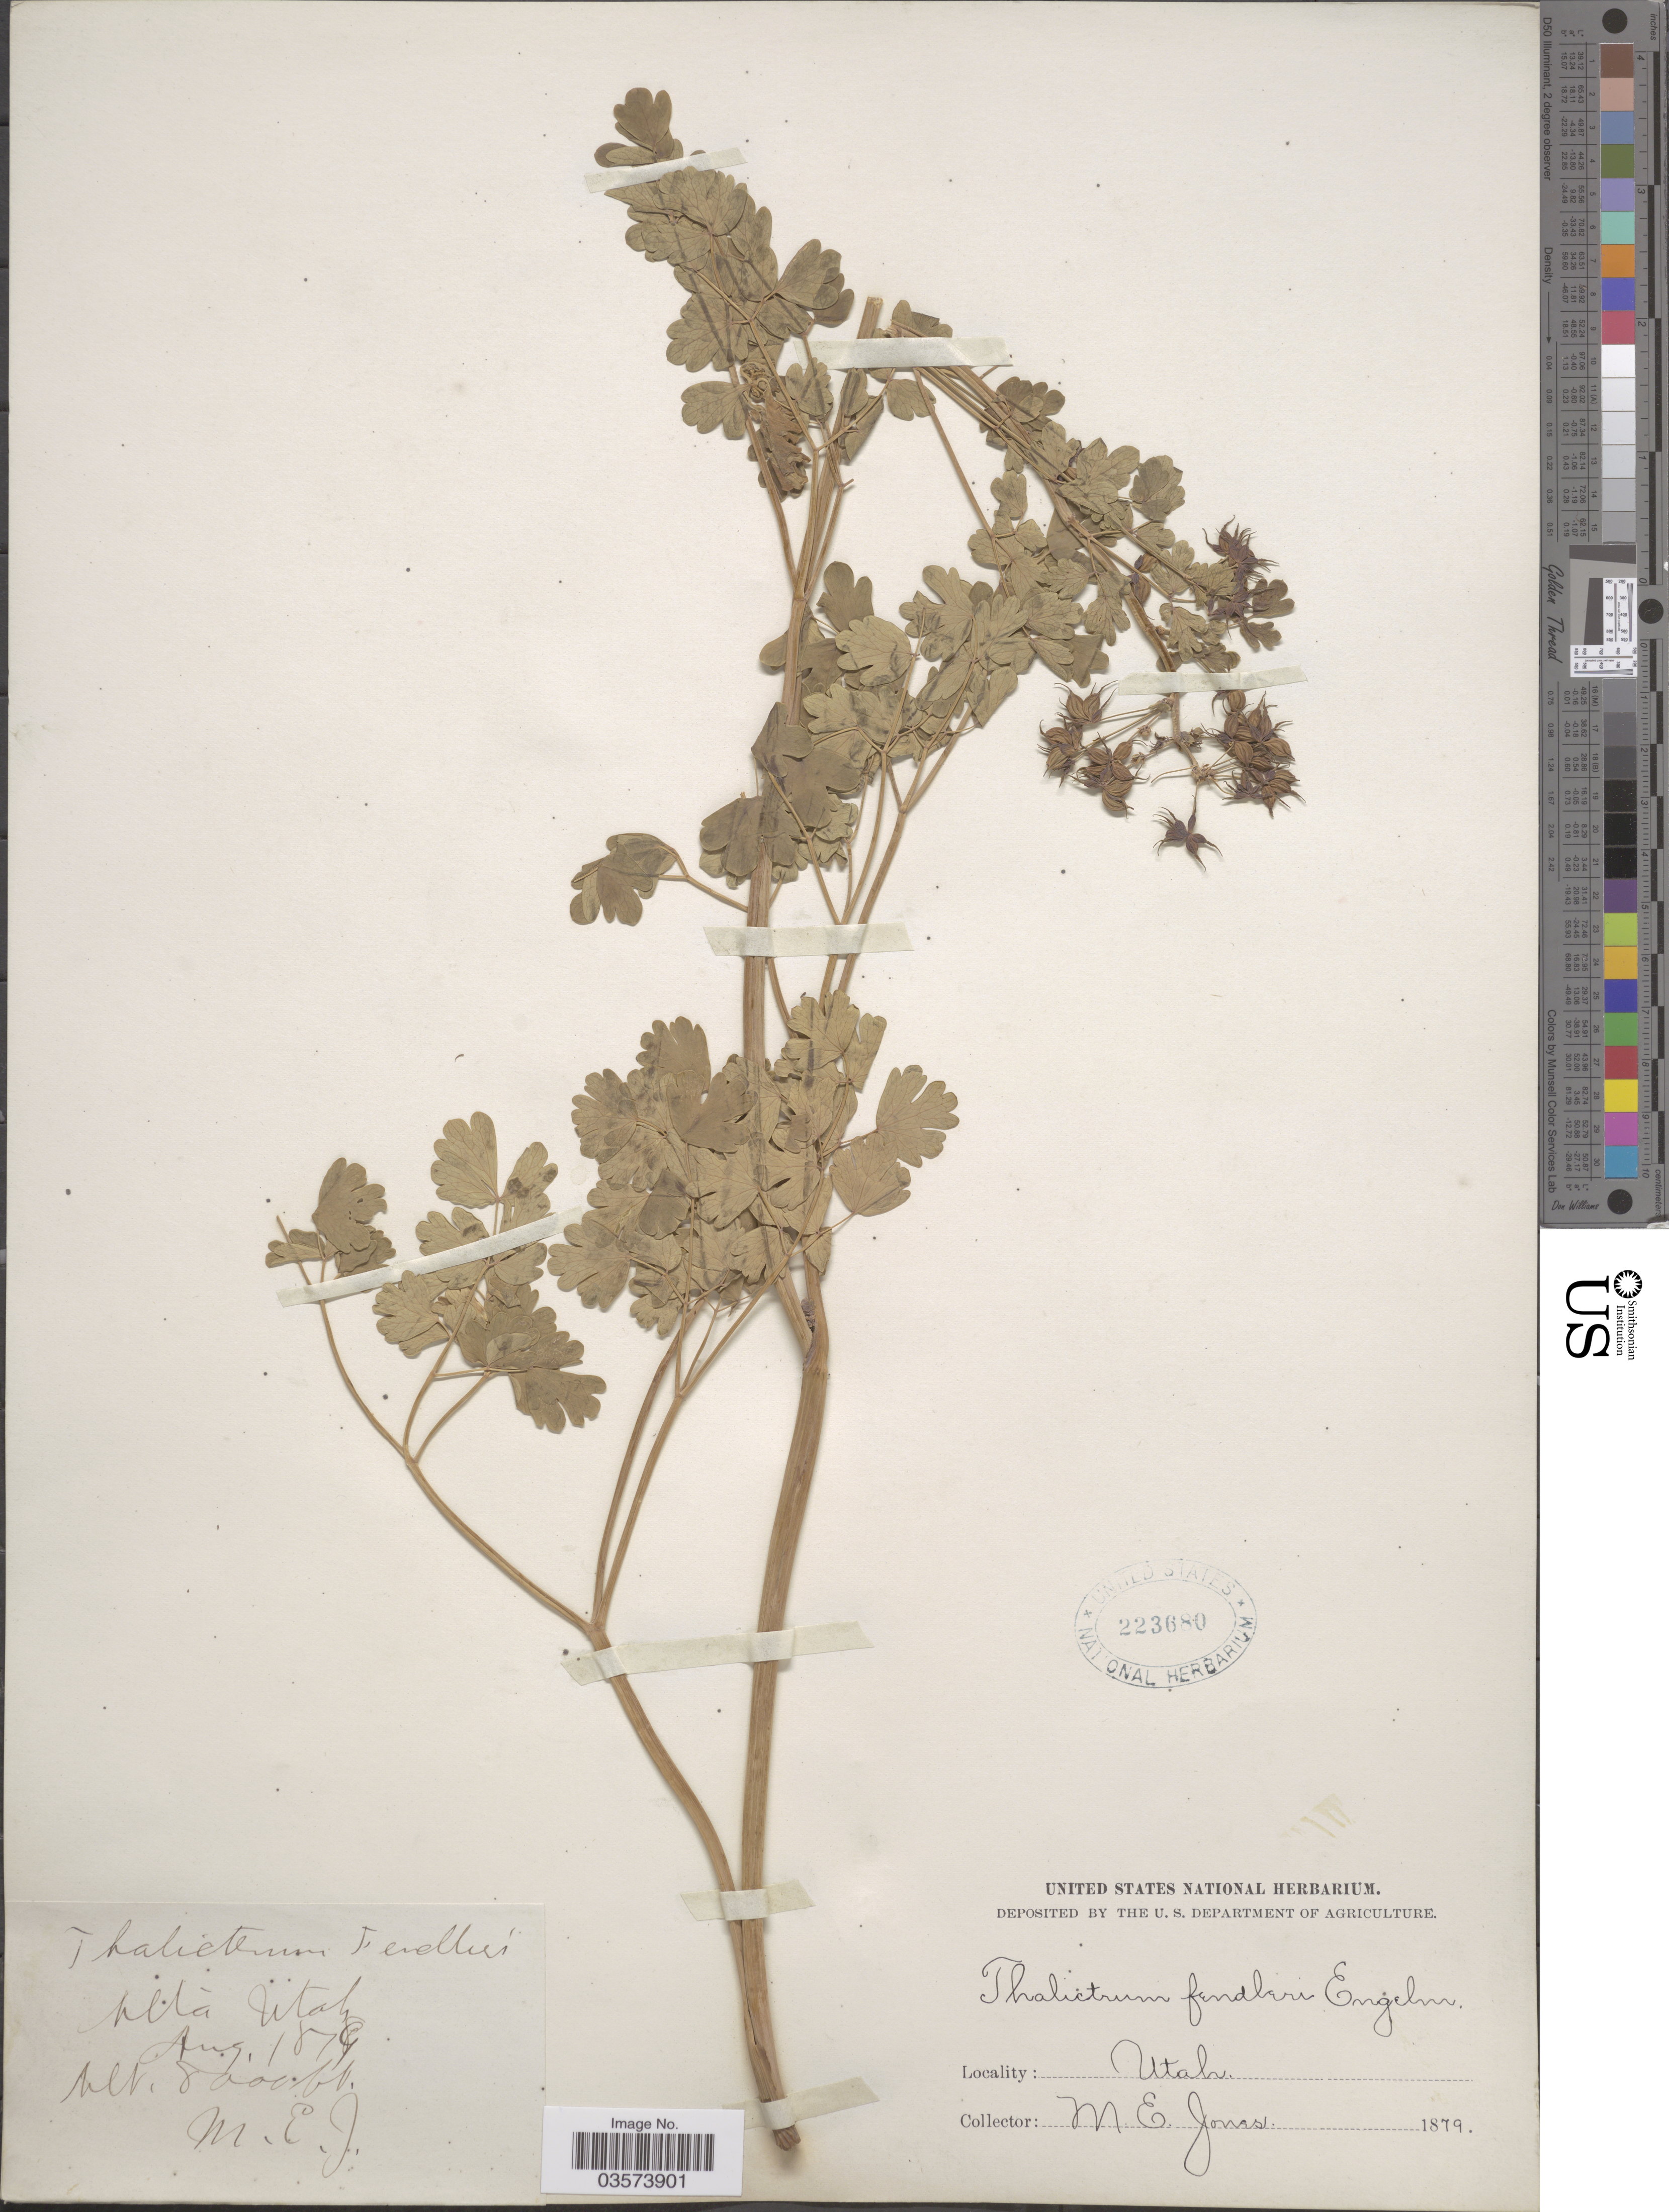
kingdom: Plantae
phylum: Tracheophyta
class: Magnoliopsida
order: Ranunculales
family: Ranunculaceae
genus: Thalictrum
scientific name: Thalictrum fendleri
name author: Engelm. ex A. Gray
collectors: M. E. Jones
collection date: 1879-08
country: United States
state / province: Utah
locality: Alta Utah.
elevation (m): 2438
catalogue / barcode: US 223680